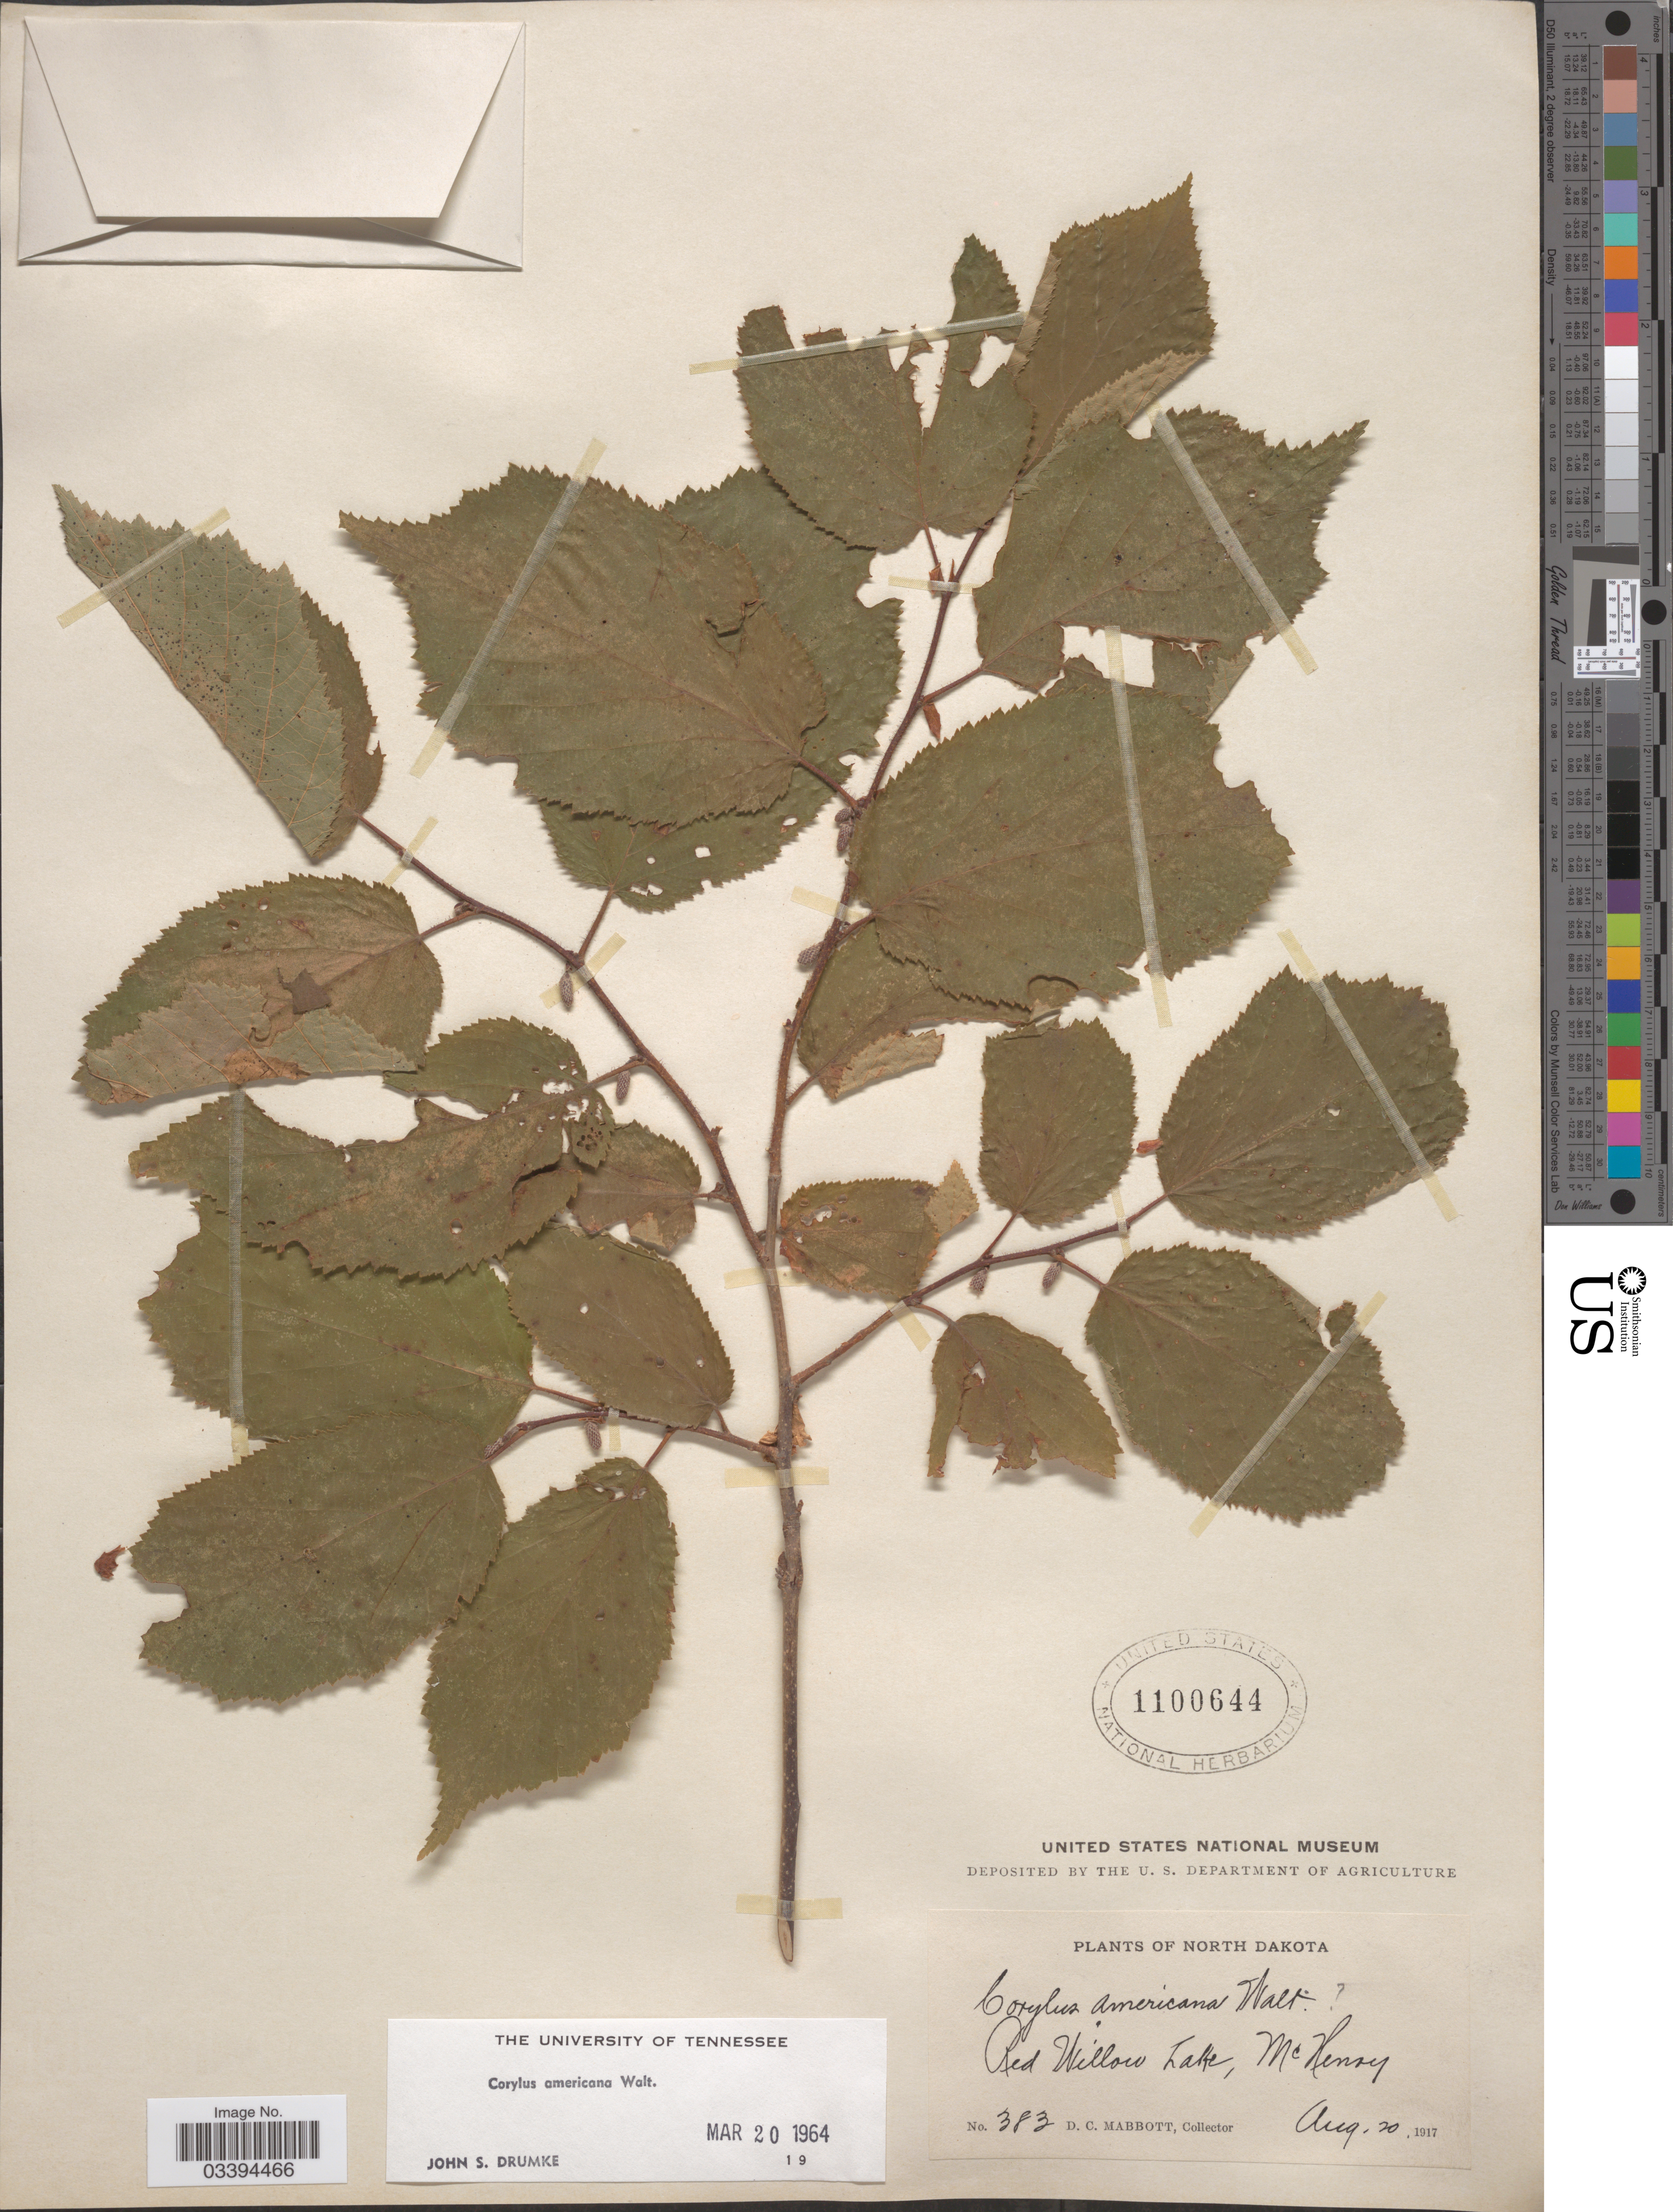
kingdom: Plantae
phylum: Tracheophyta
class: Magnoliopsida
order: Fagales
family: Betulaceae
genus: Corylus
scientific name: Corylus americana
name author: Walter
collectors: D. Mabbott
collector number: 383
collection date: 1917-08-20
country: United States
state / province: North Dakota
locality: Red Willow Lake, McHenry.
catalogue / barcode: US 1100644